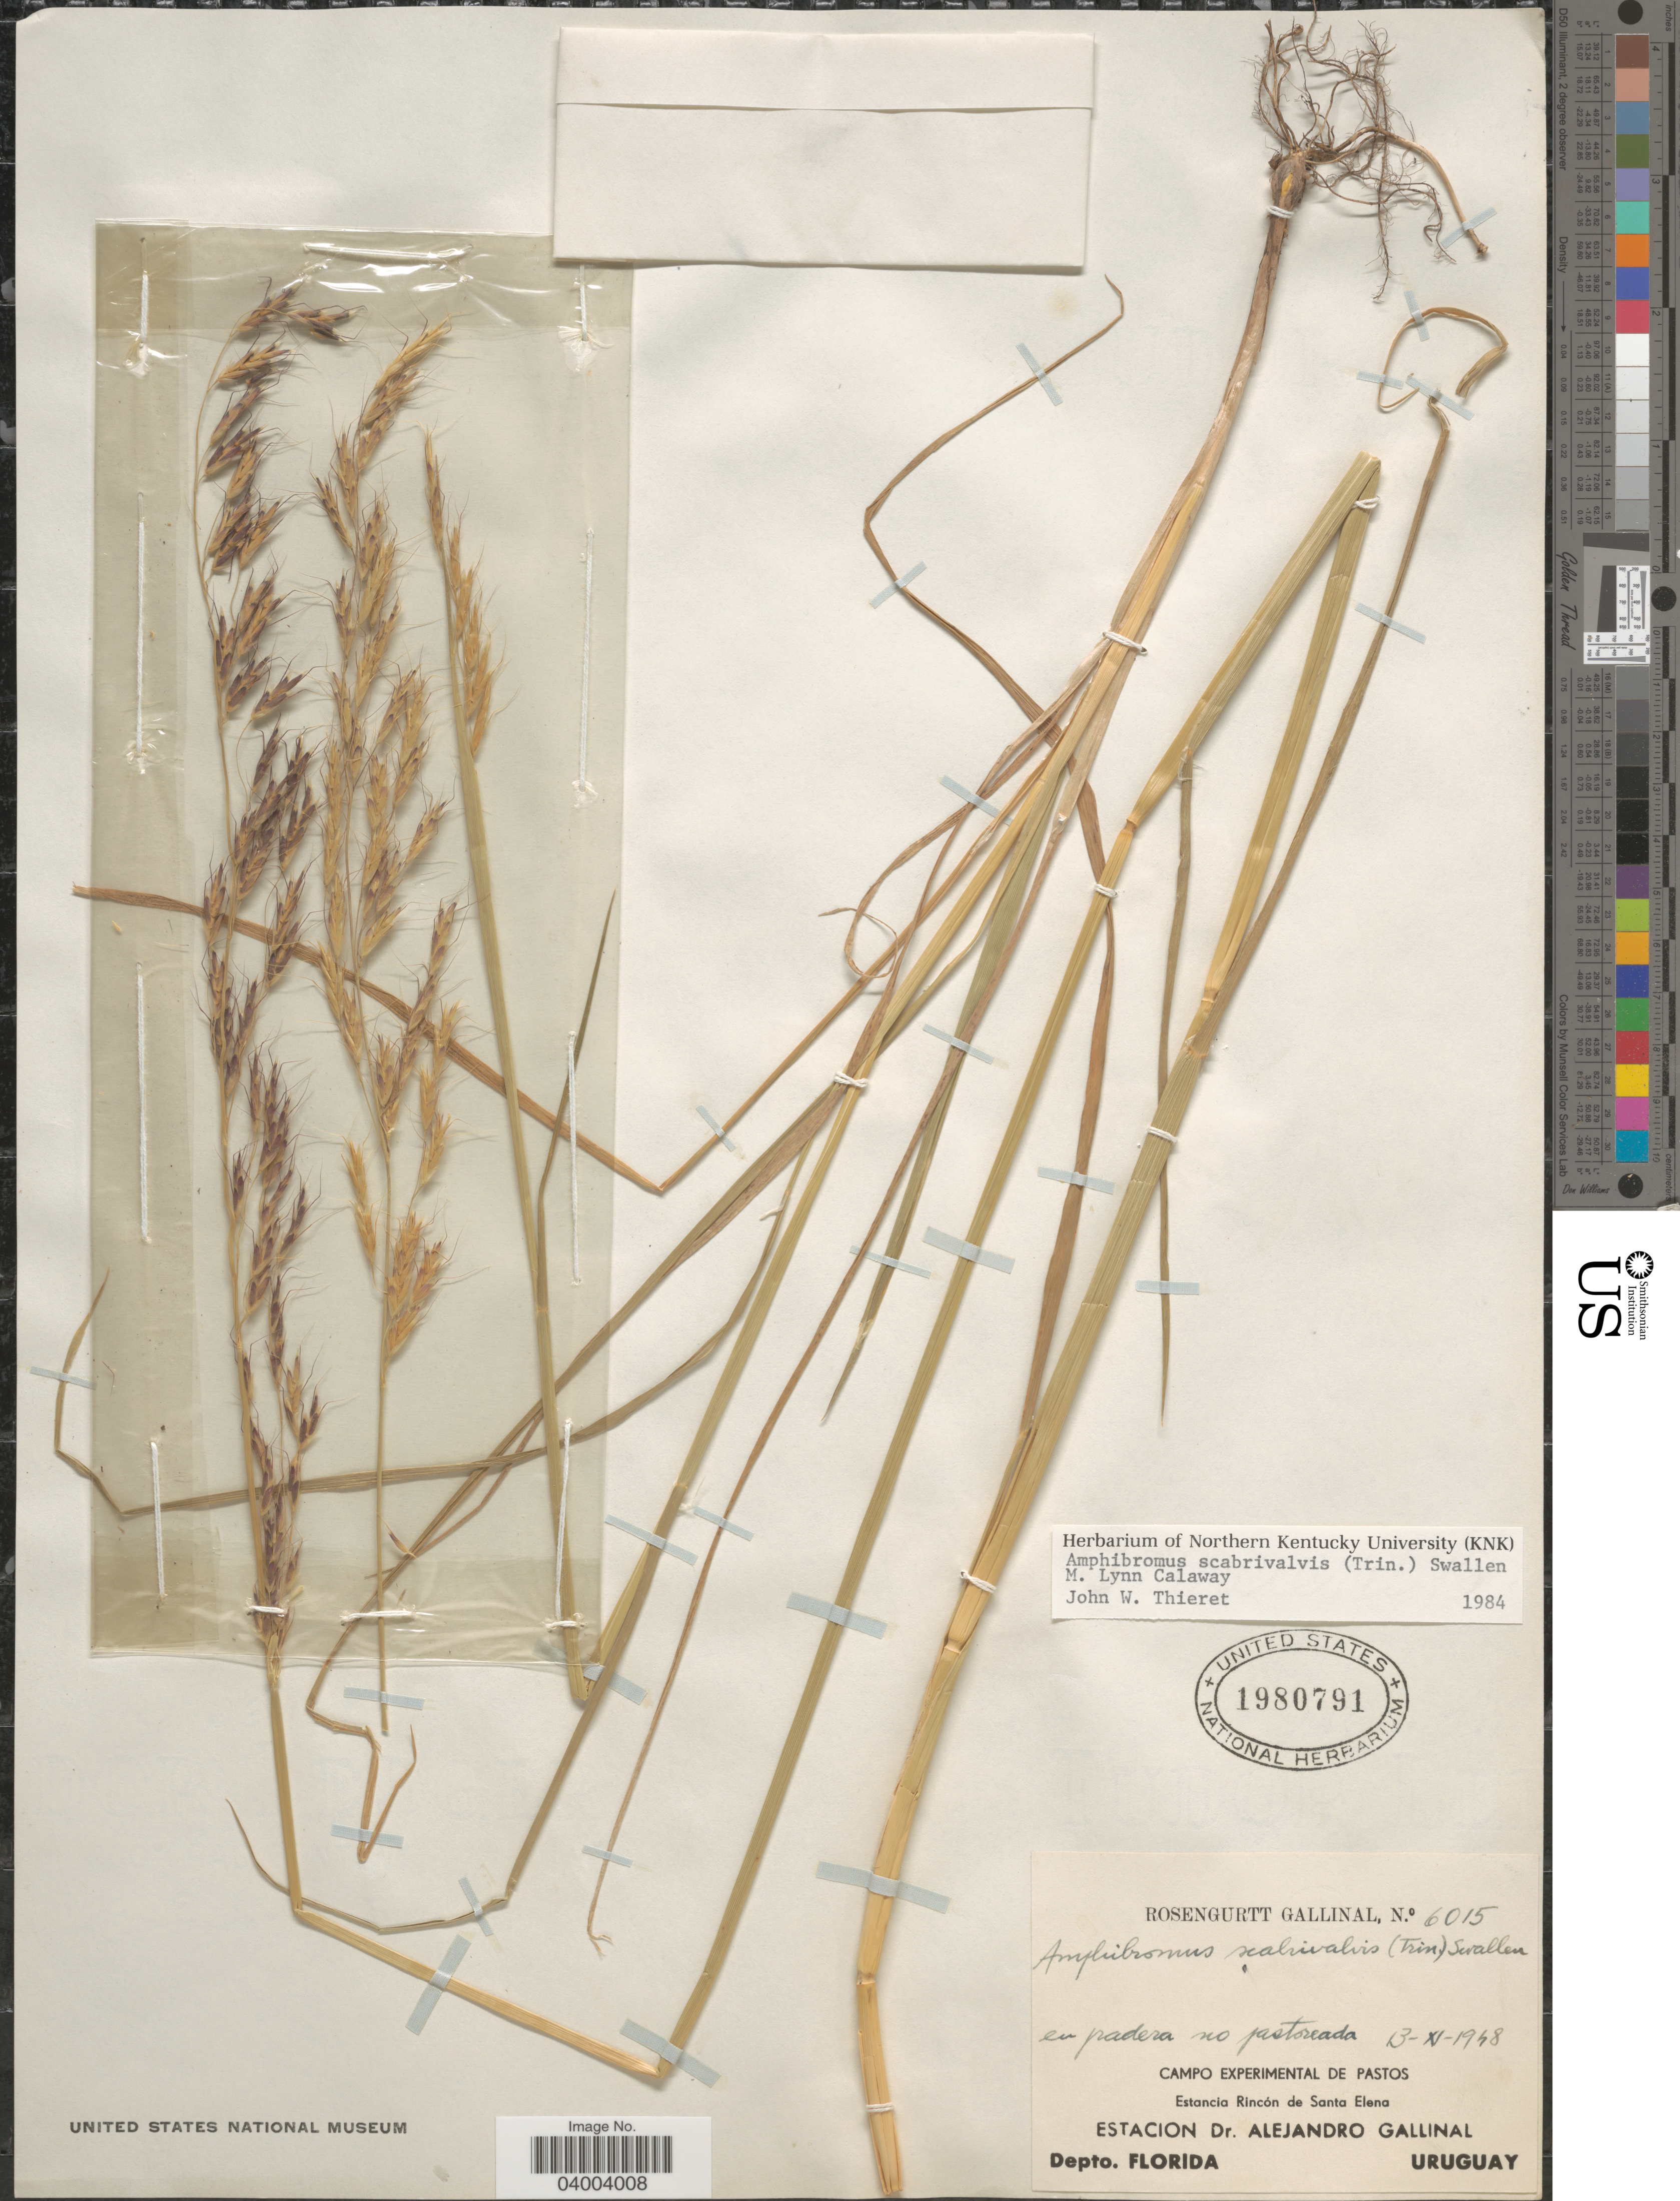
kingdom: Plantae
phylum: Tracheophyta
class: Liliopsida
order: Poales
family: Poaceae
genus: Amphibromus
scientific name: Amphibromus scabrivalvis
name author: (Trin.) Swallen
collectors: Rosengurtt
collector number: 6015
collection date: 1948-11-13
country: Uruguay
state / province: Florida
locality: Campo Experimental de Pastos. Estancia Rincón de Santa Elena. Estacion Dr. Alejandro Gallinal. Depto. Florida.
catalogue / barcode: US 1980791